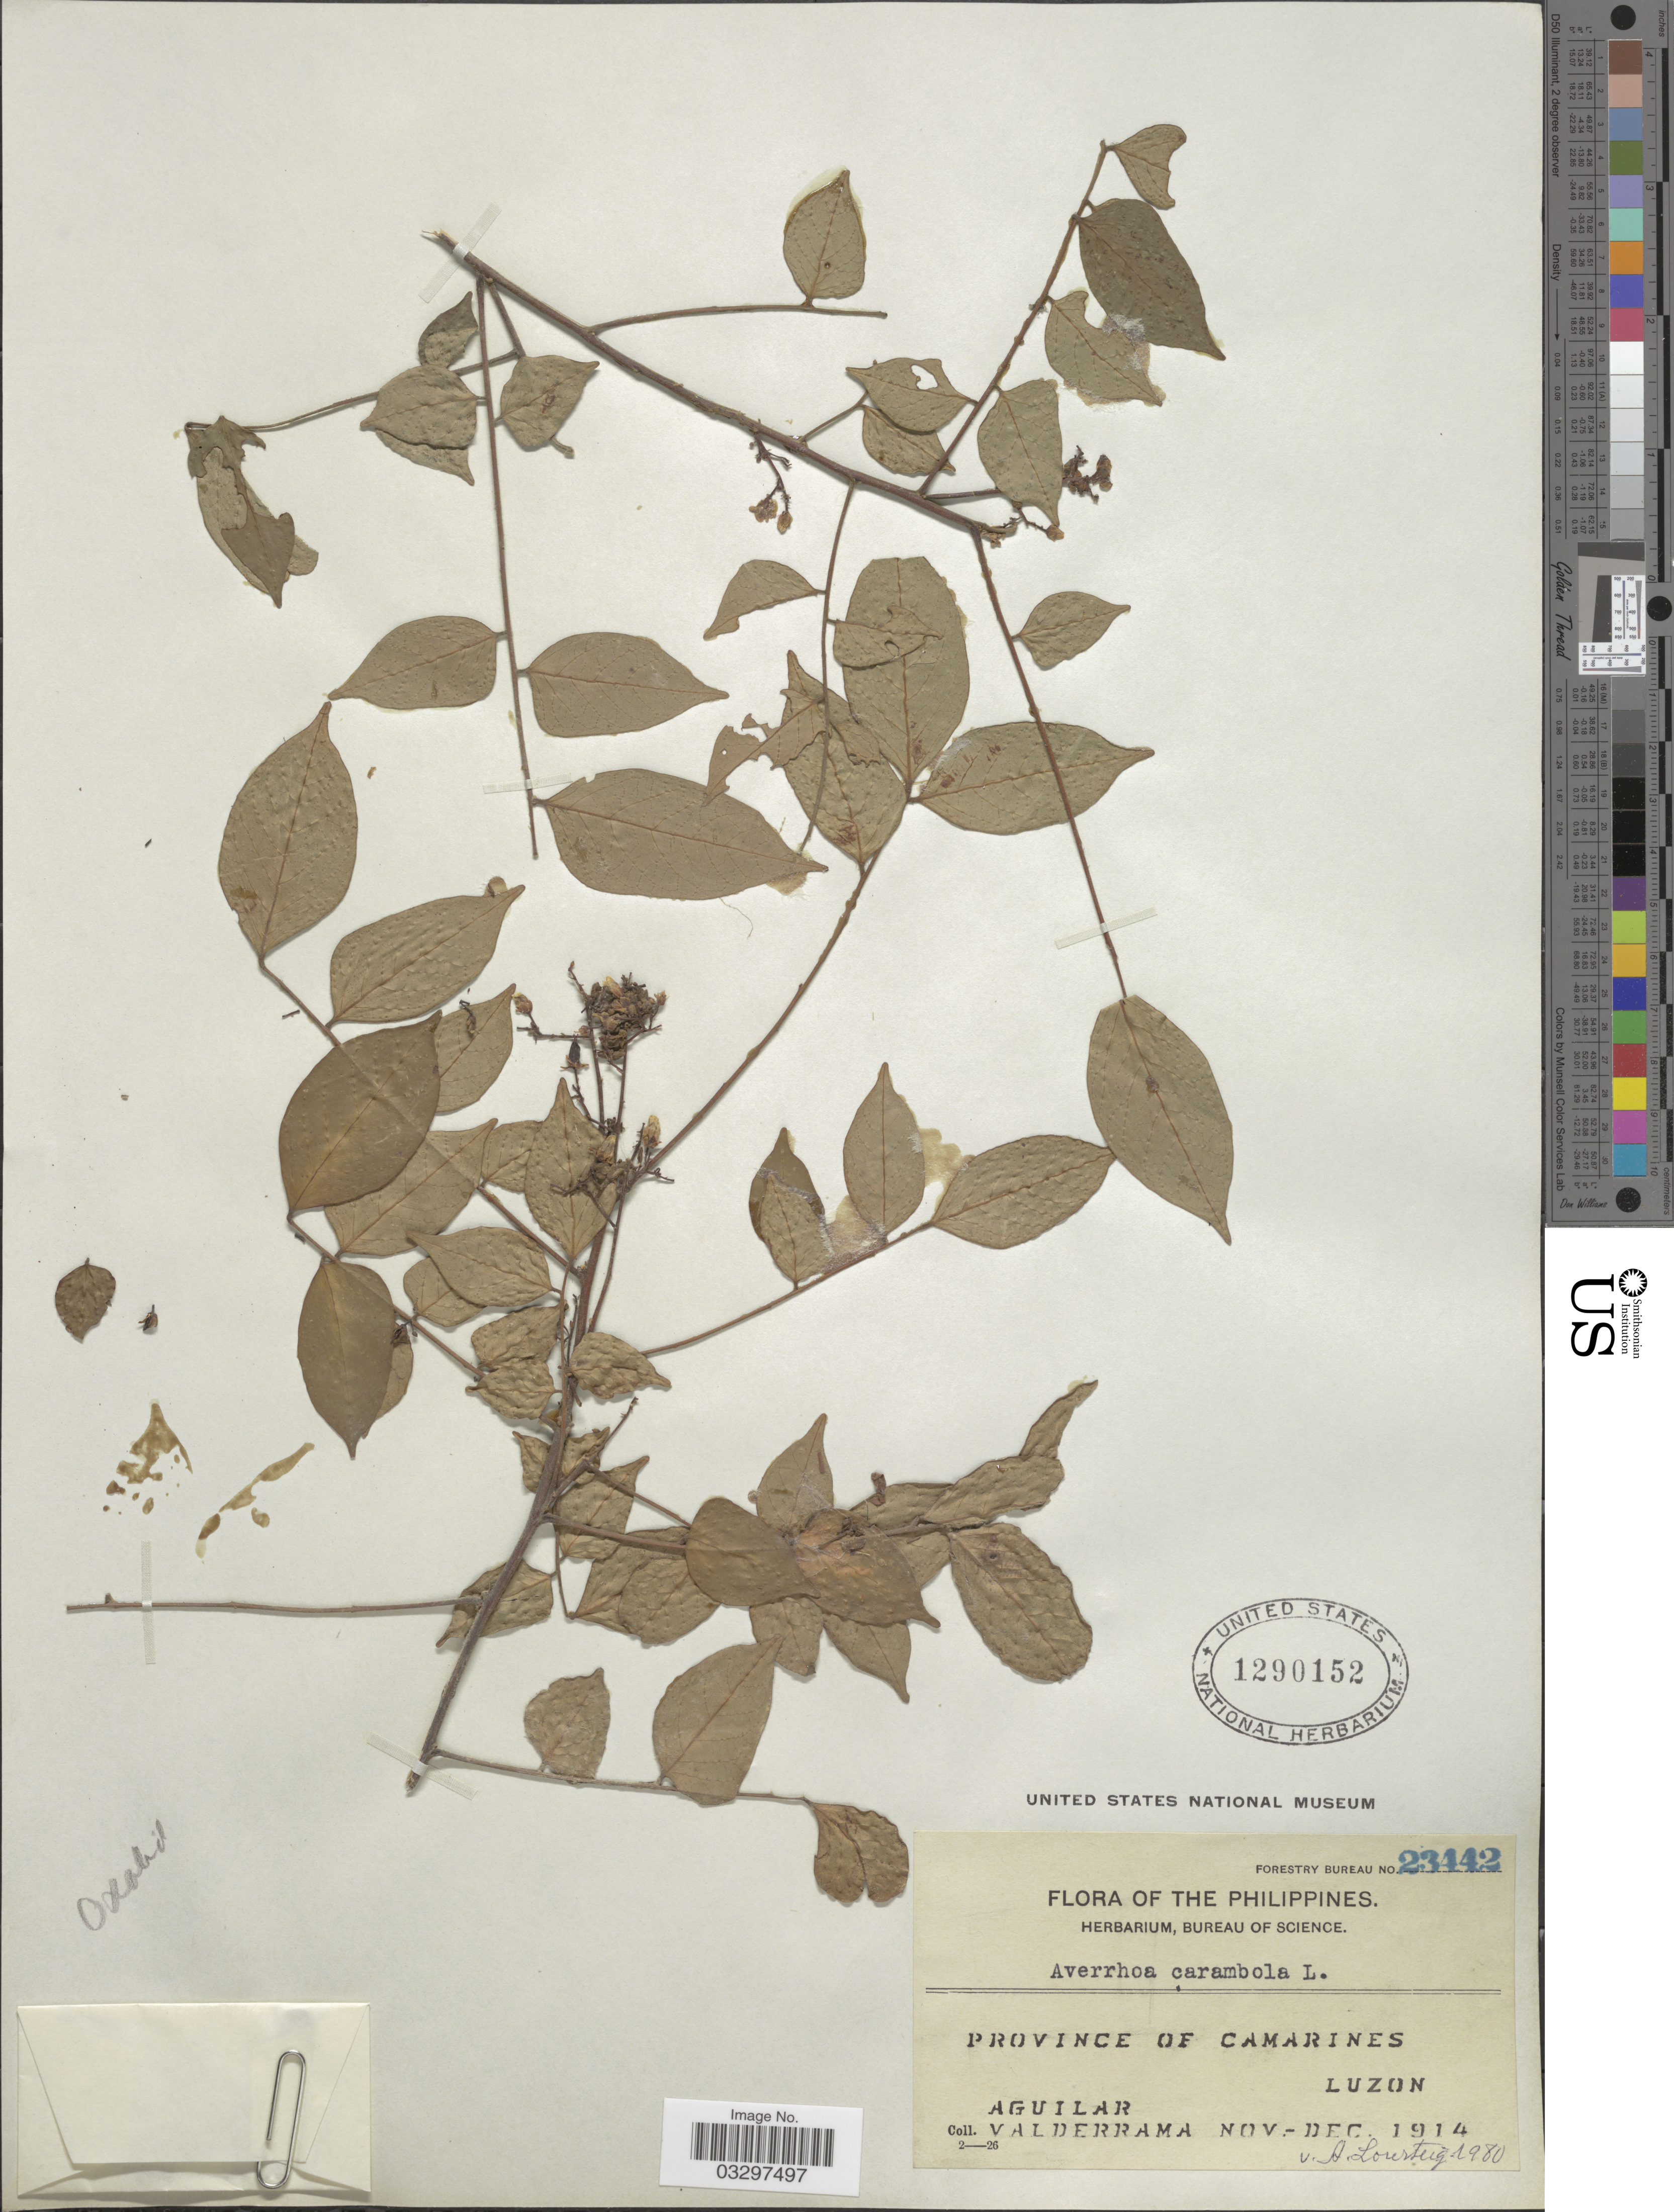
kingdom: Plantae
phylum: Tracheophyta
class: Magnoliopsida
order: Oxalidales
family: Oxalidaceae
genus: Averrhoa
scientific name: Averrhoa carambola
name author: L.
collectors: -. Aguilar & -. Valderrama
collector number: Forestry Bureau 23442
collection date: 1914-11/1914-12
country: Philippines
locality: Province of Camarines, Luzon.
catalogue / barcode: US 1290152